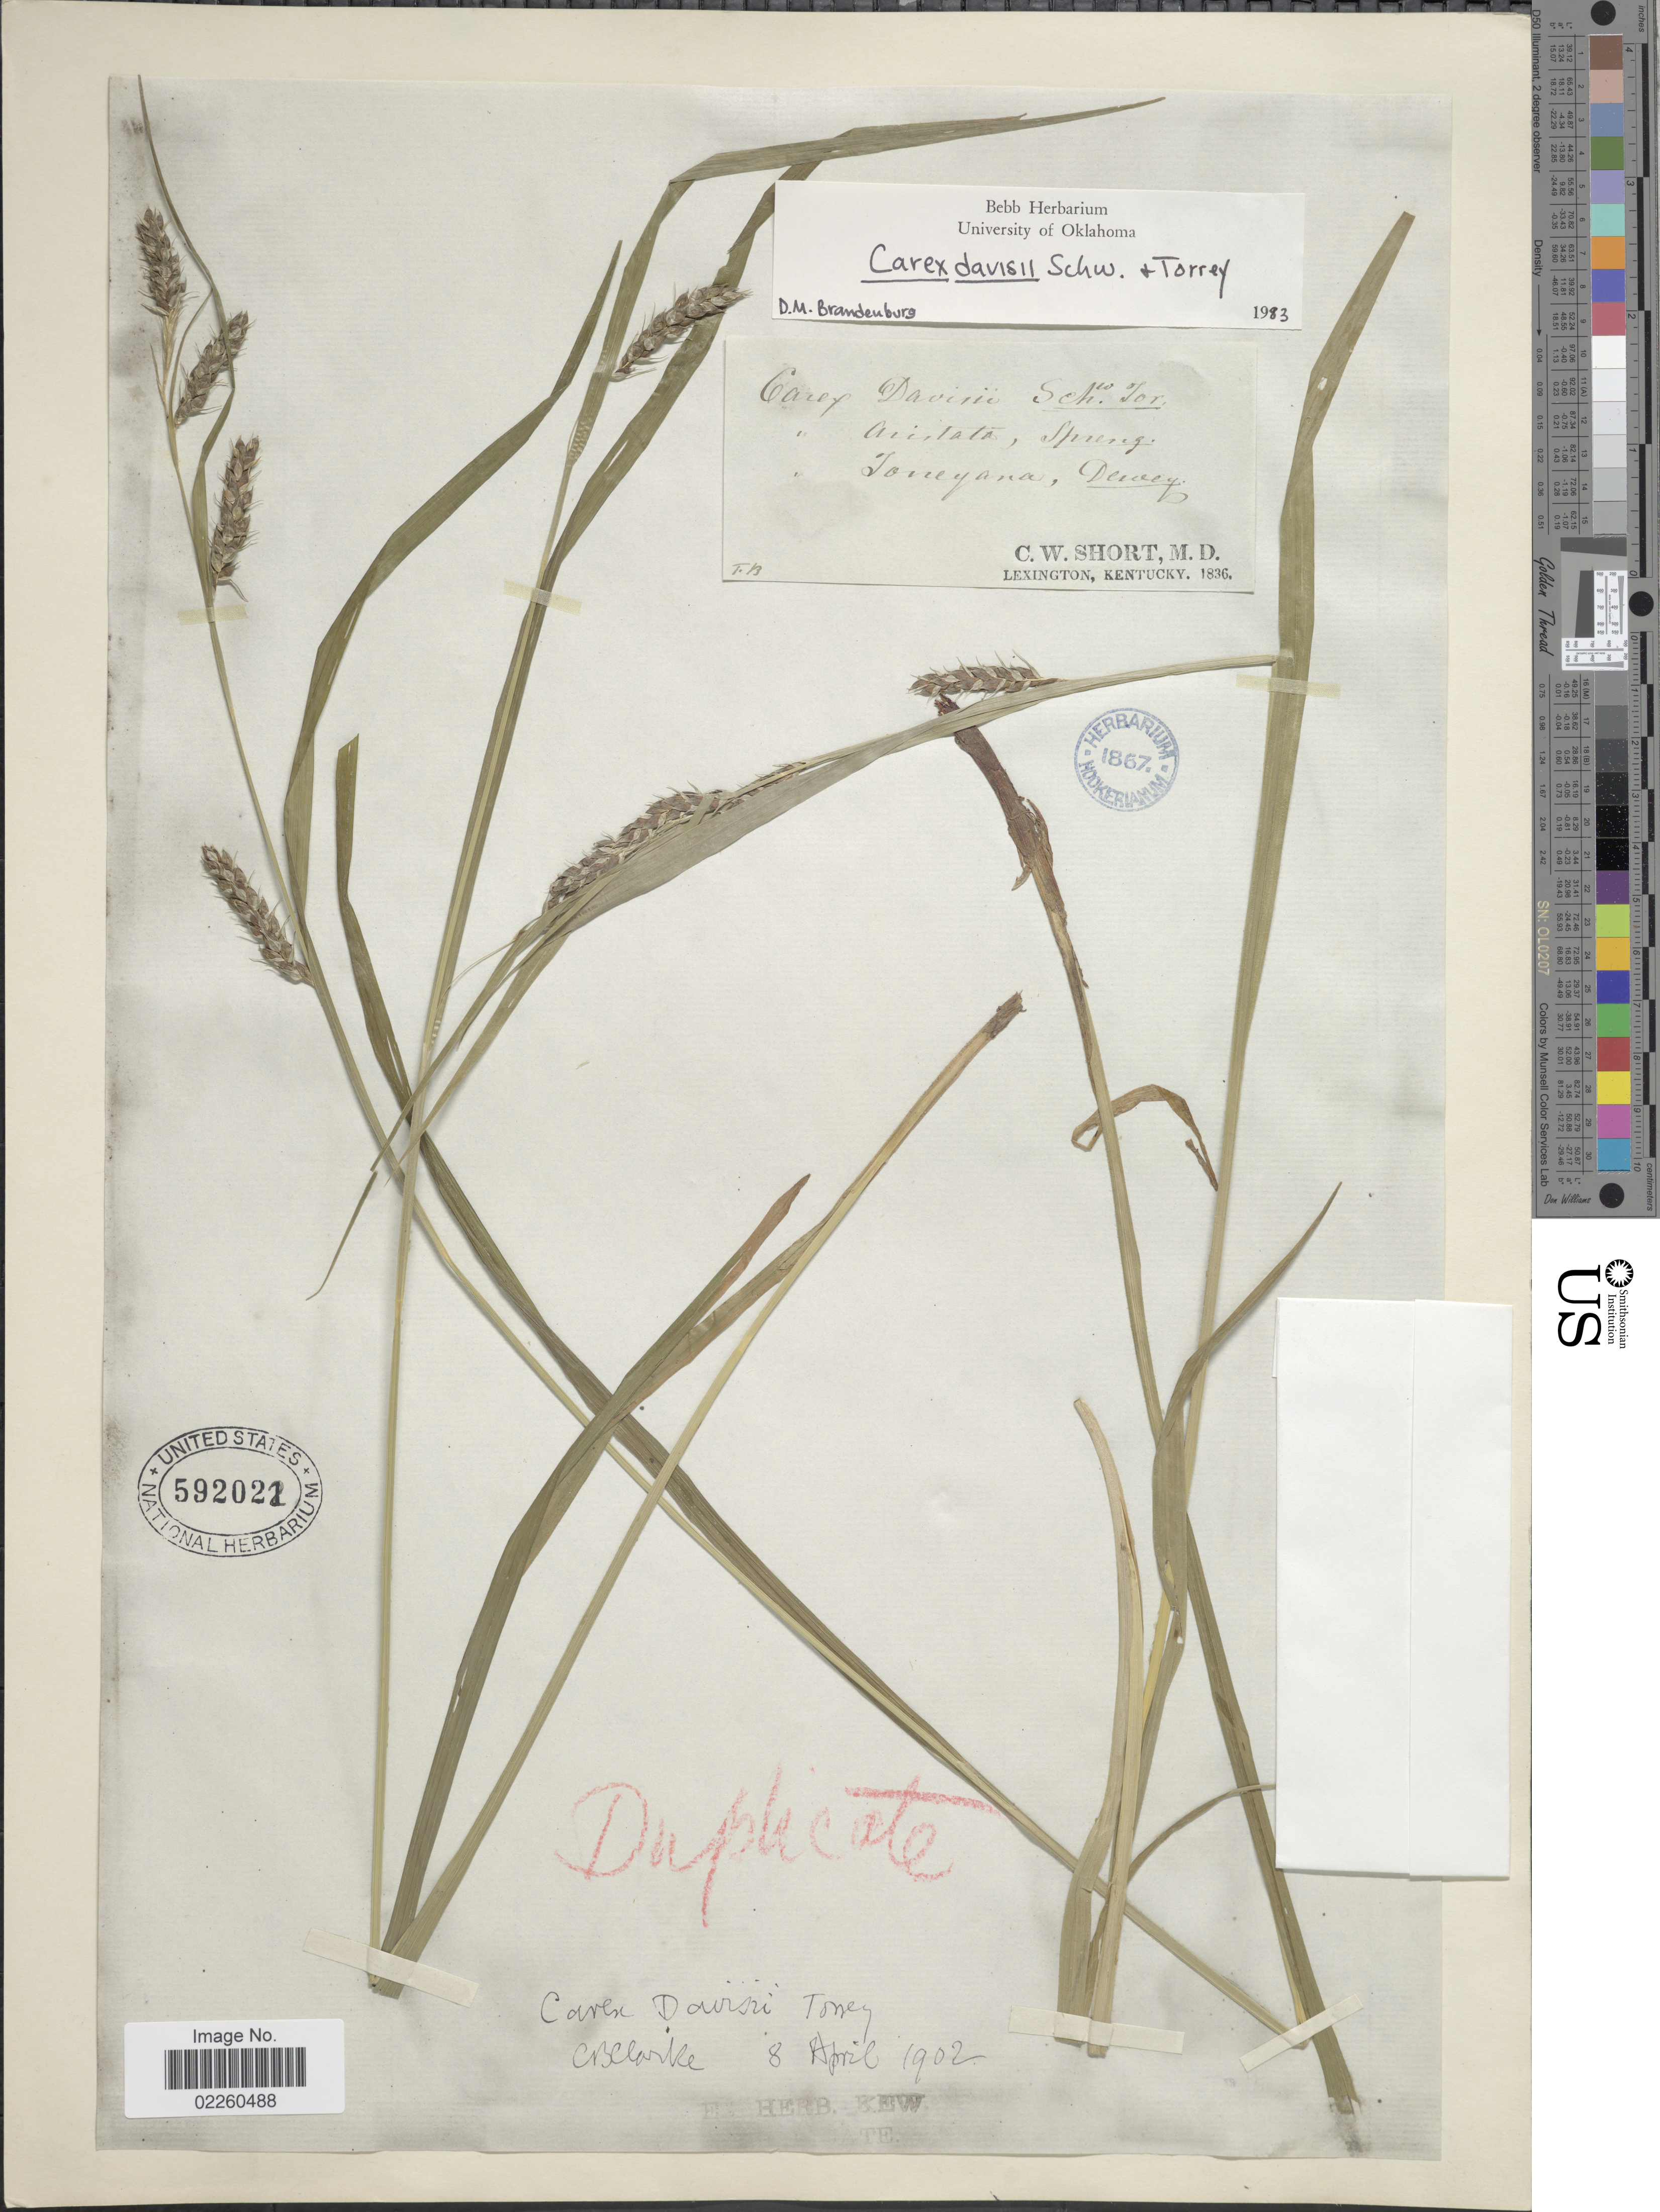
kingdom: Plantae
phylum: Tracheophyta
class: Liliopsida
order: Poales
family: Cyperaceae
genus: Carex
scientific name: Carex davisii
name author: Schwein. & Torr.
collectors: C. W. Short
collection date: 1836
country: United States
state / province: Kentucky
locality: Lexington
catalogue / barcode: US 592022